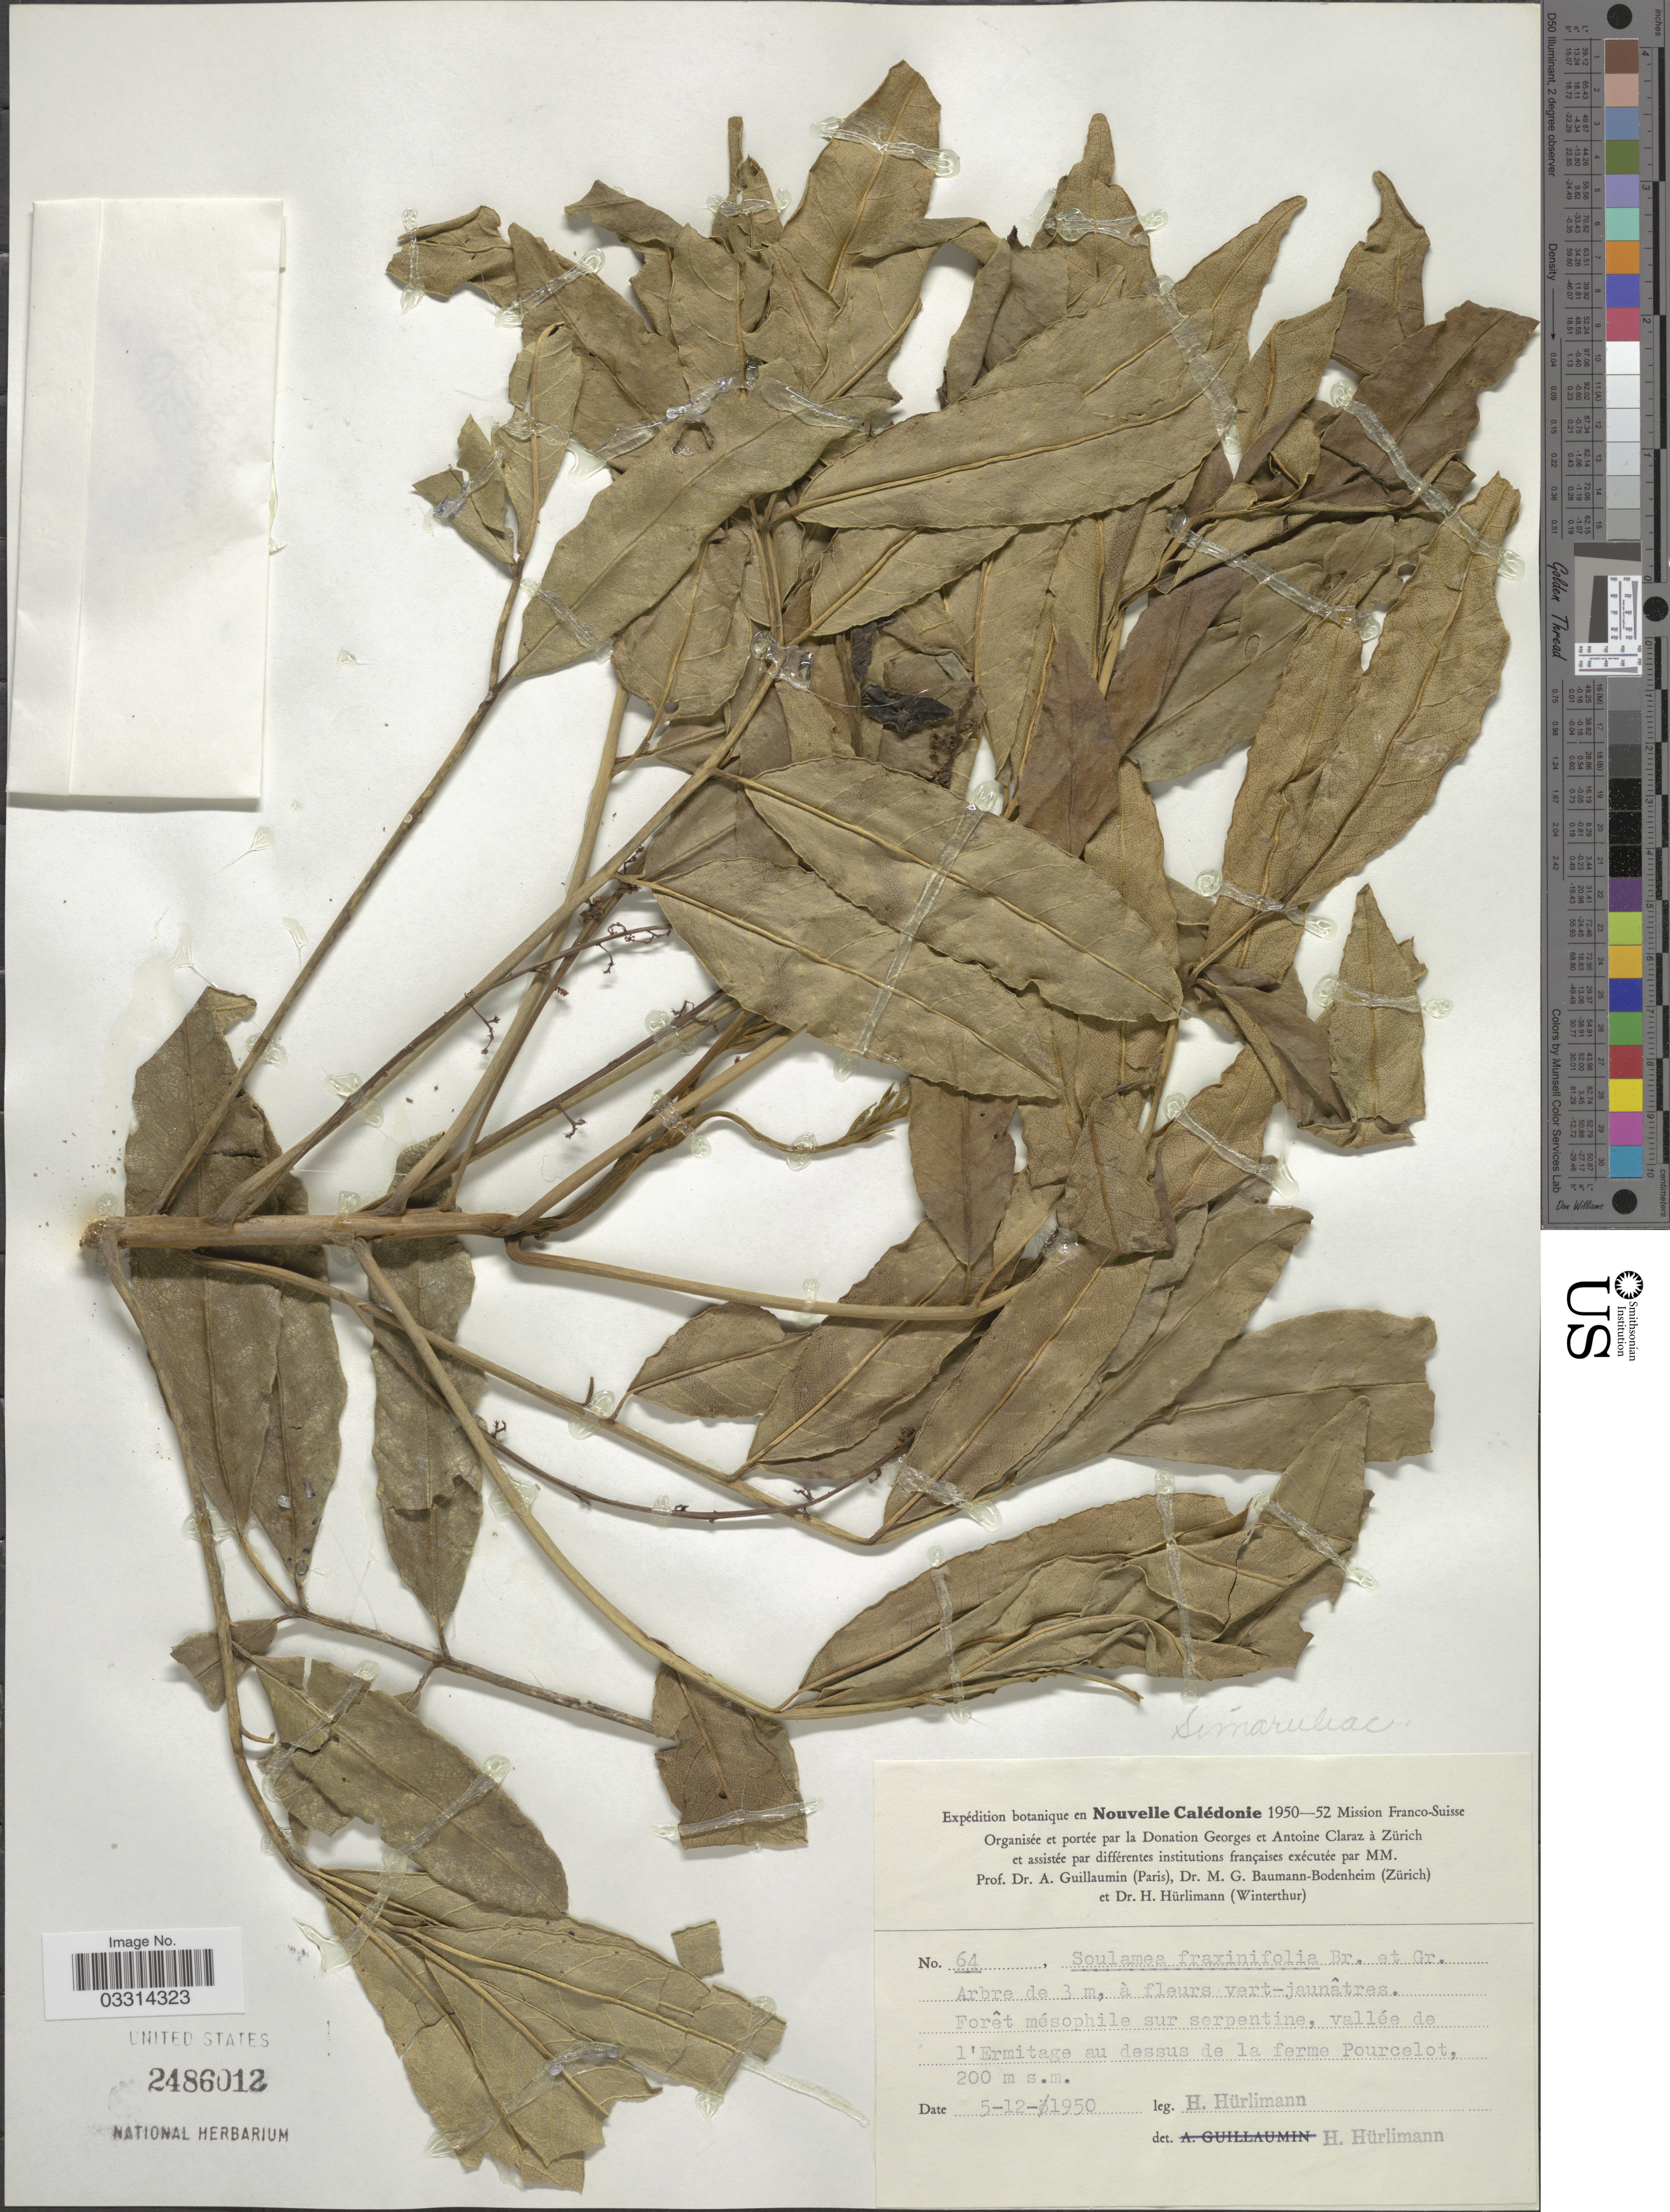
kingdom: Plantae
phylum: Tracheophyta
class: Magnoliopsida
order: Sapindales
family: Simaroubaceae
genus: Soulamea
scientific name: Soulamea fraxinifolia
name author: Brongn. & Gris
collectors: H. Hürlimann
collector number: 64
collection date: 1950-12-05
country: New Caledonia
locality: Vallée de l'Ermitage au dessus de la ferme Pourcelot.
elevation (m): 200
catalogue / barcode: US 2486012